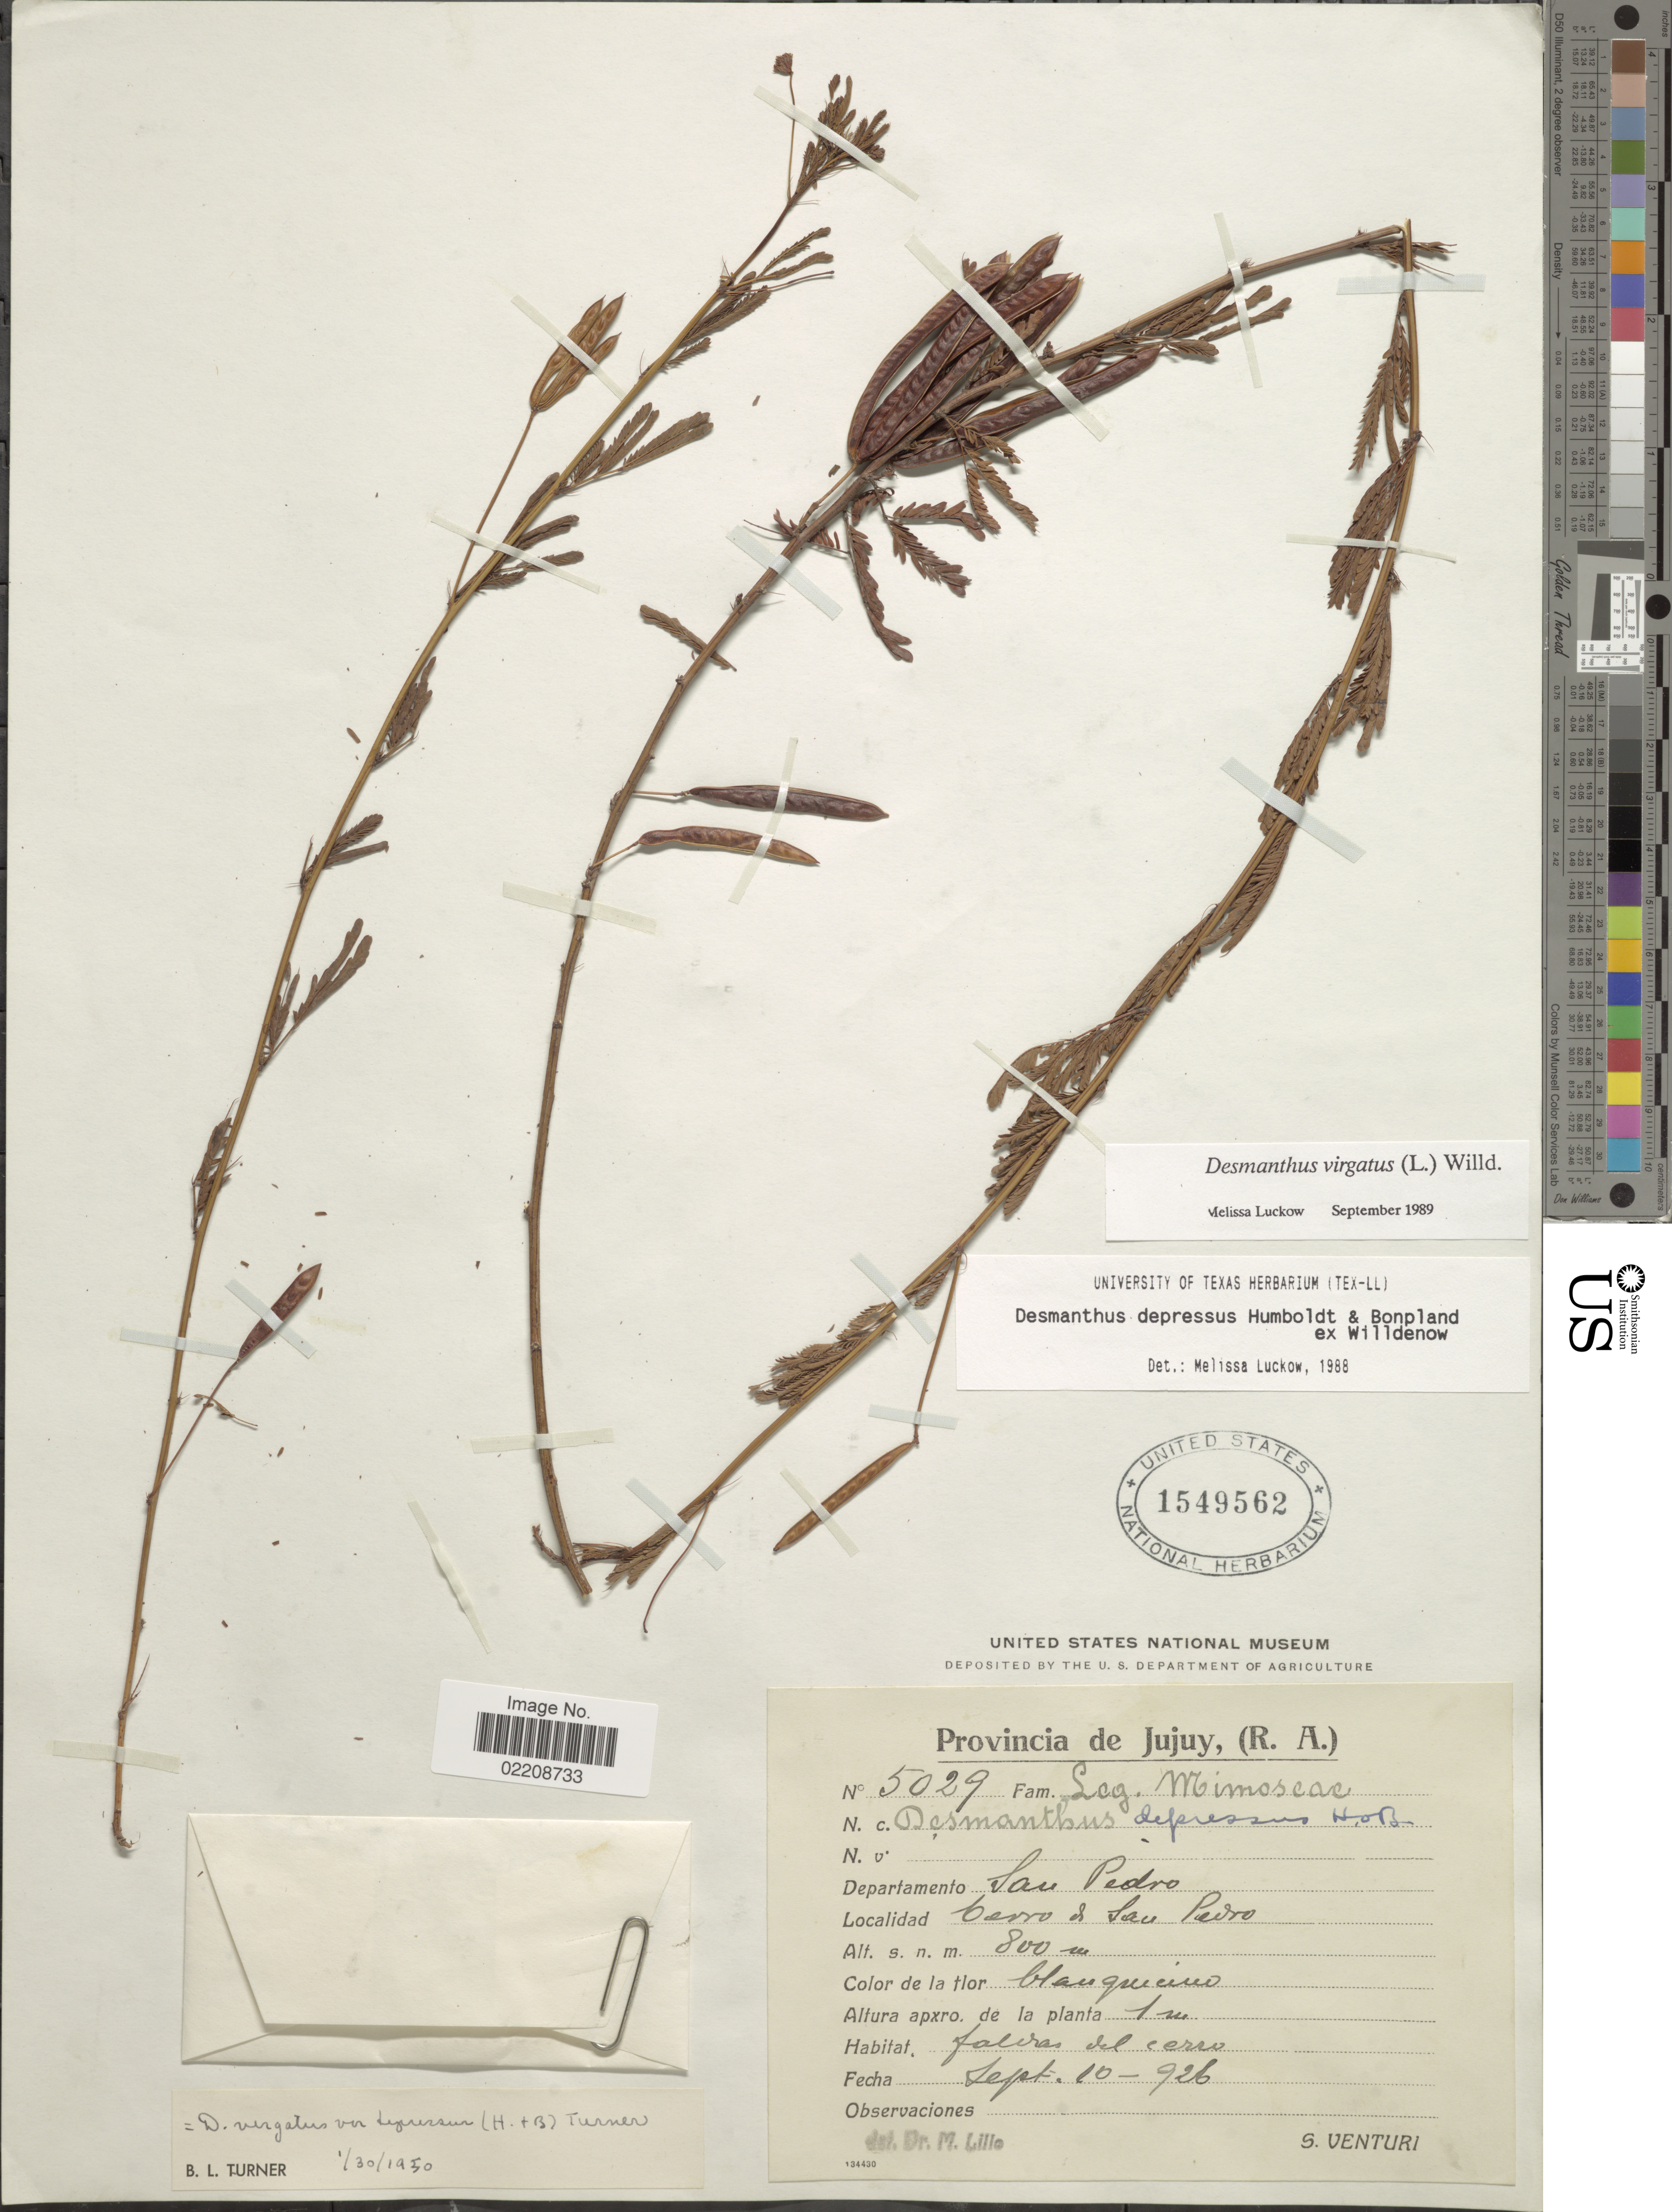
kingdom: Plantae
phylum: Tracheophyta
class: Magnoliopsida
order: Fabales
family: Fabaceae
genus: Desmanthus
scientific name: Desmanthus virgatus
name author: (L.) Willd.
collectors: S. Venturi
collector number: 5029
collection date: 1926-09-10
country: Argentina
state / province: Jujuy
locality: Departamento San Pedro, Cerro de San Pedro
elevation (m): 800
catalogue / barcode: US 1549562